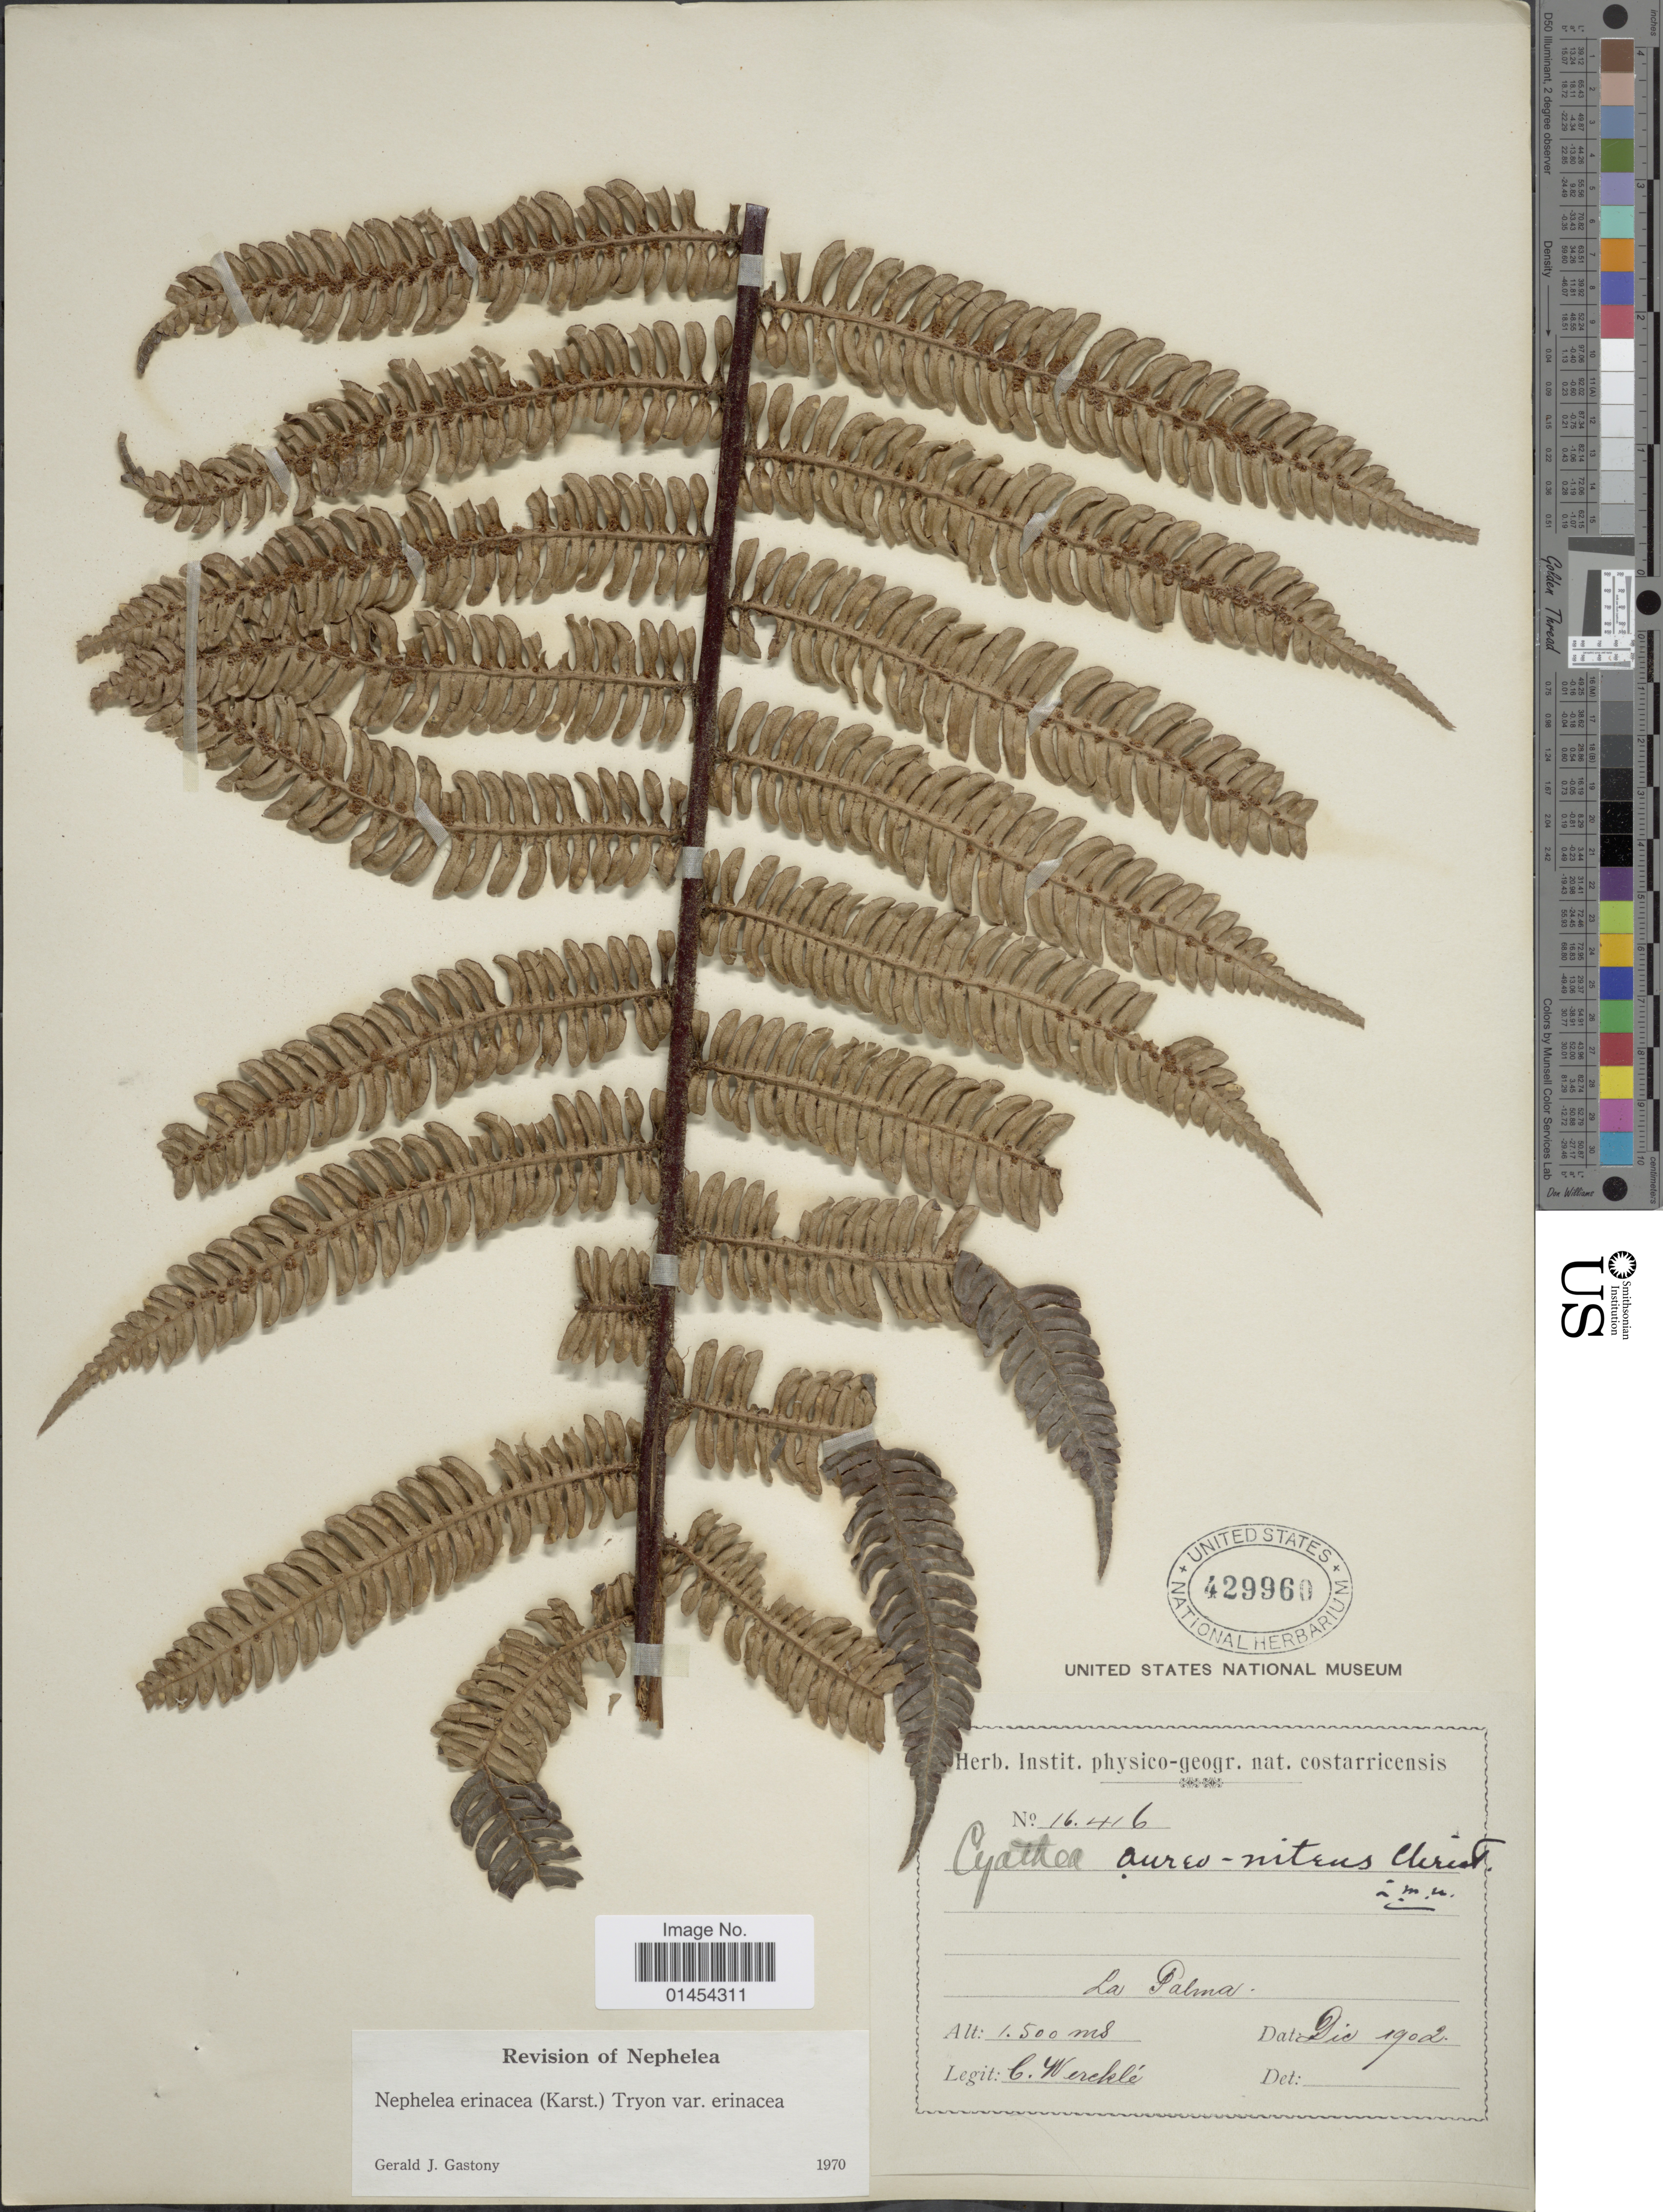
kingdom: Plantae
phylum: Tracheophyta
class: Polypodiopsida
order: Cyatheales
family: Cyatheaceae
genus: Alsophila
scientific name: Alsophila erinacea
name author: (H. Karst.) D.S. Conant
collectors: C. C Wercklé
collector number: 16416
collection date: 1902-12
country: Spain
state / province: Canarias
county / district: Santa Cruz de Tenerife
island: La Palma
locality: La Palma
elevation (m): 1500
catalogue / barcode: US 429960